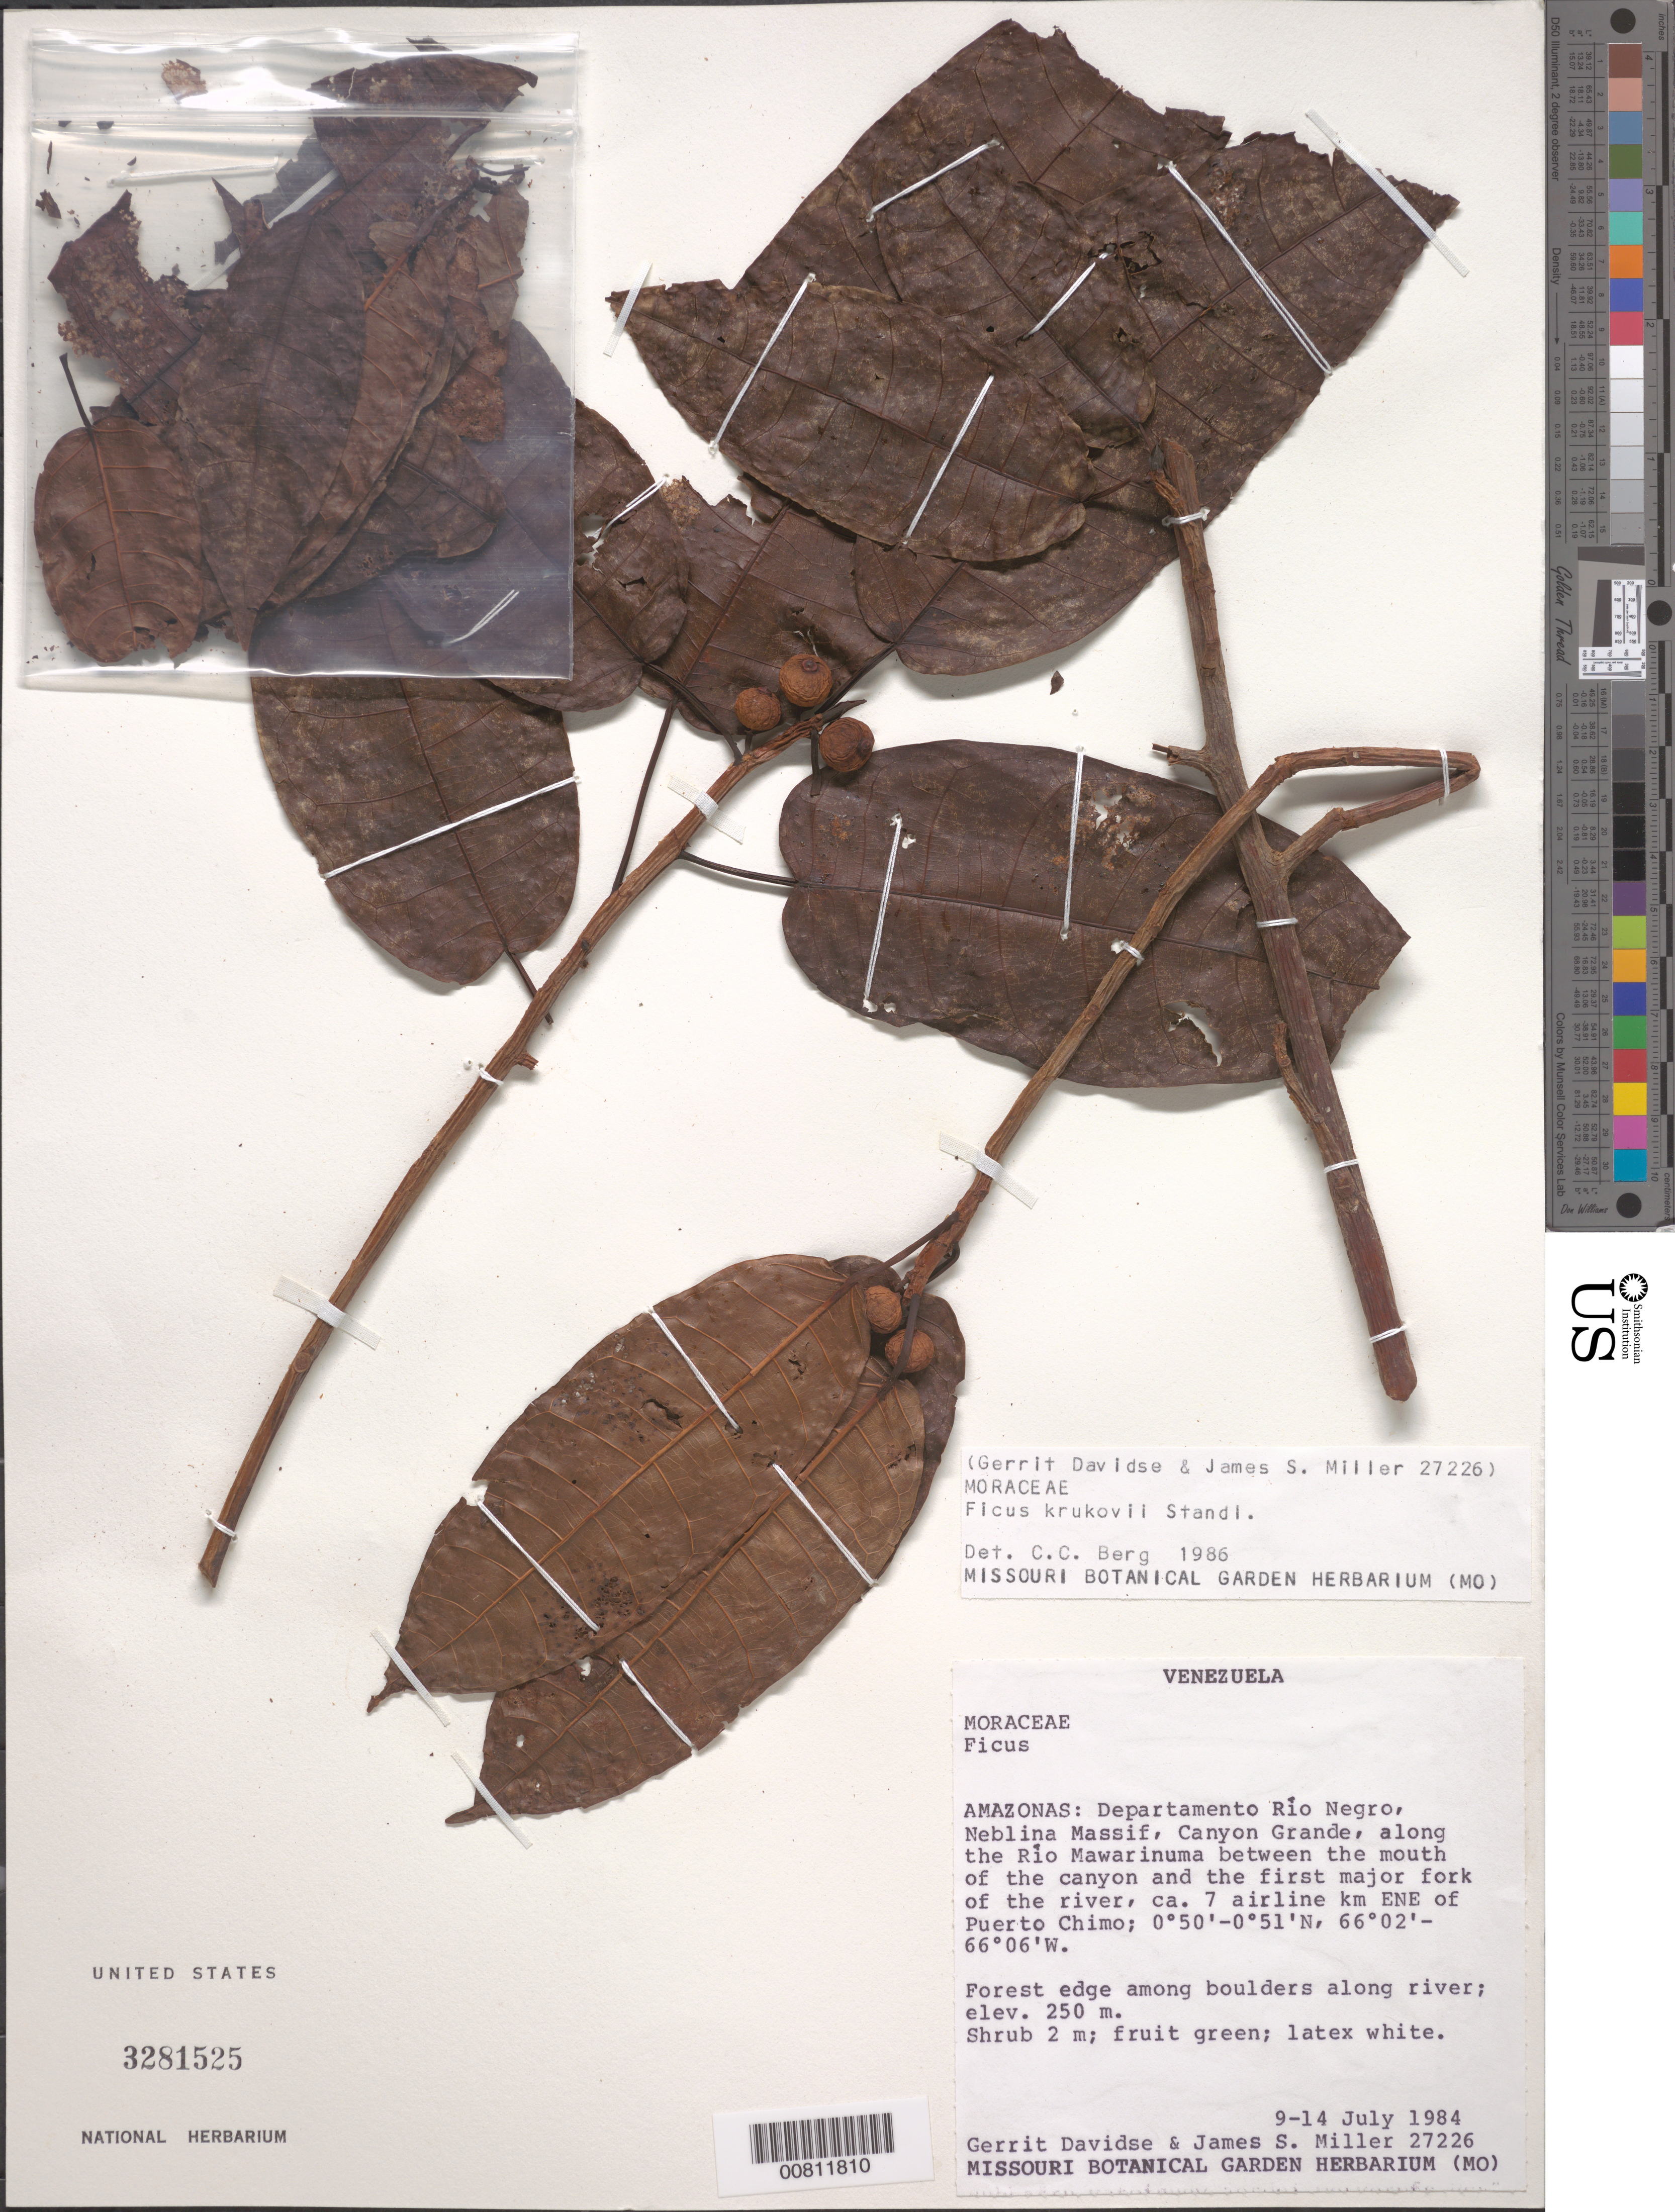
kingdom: Plantae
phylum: Tracheophyta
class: Magnoliopsida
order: Rosales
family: Moraceae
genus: Ficus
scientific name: Ficus krukovii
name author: Standl.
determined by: Berg, C. C.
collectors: G. Davidse & J. S. Miller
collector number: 27226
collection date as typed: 9-Jul-84 to 14-Jul-84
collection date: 1984-07-09/1984-07-14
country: Venezuela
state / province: Amazonas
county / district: Río Negro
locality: Neblina Massif, Canyon Grande, along Río Mawarinuma, 7 airline km E-NE of Puerto Chimo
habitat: Forest edge among boulders along river; btw mouth of the canyon and the first major fork of the river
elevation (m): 250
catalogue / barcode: US 3281525